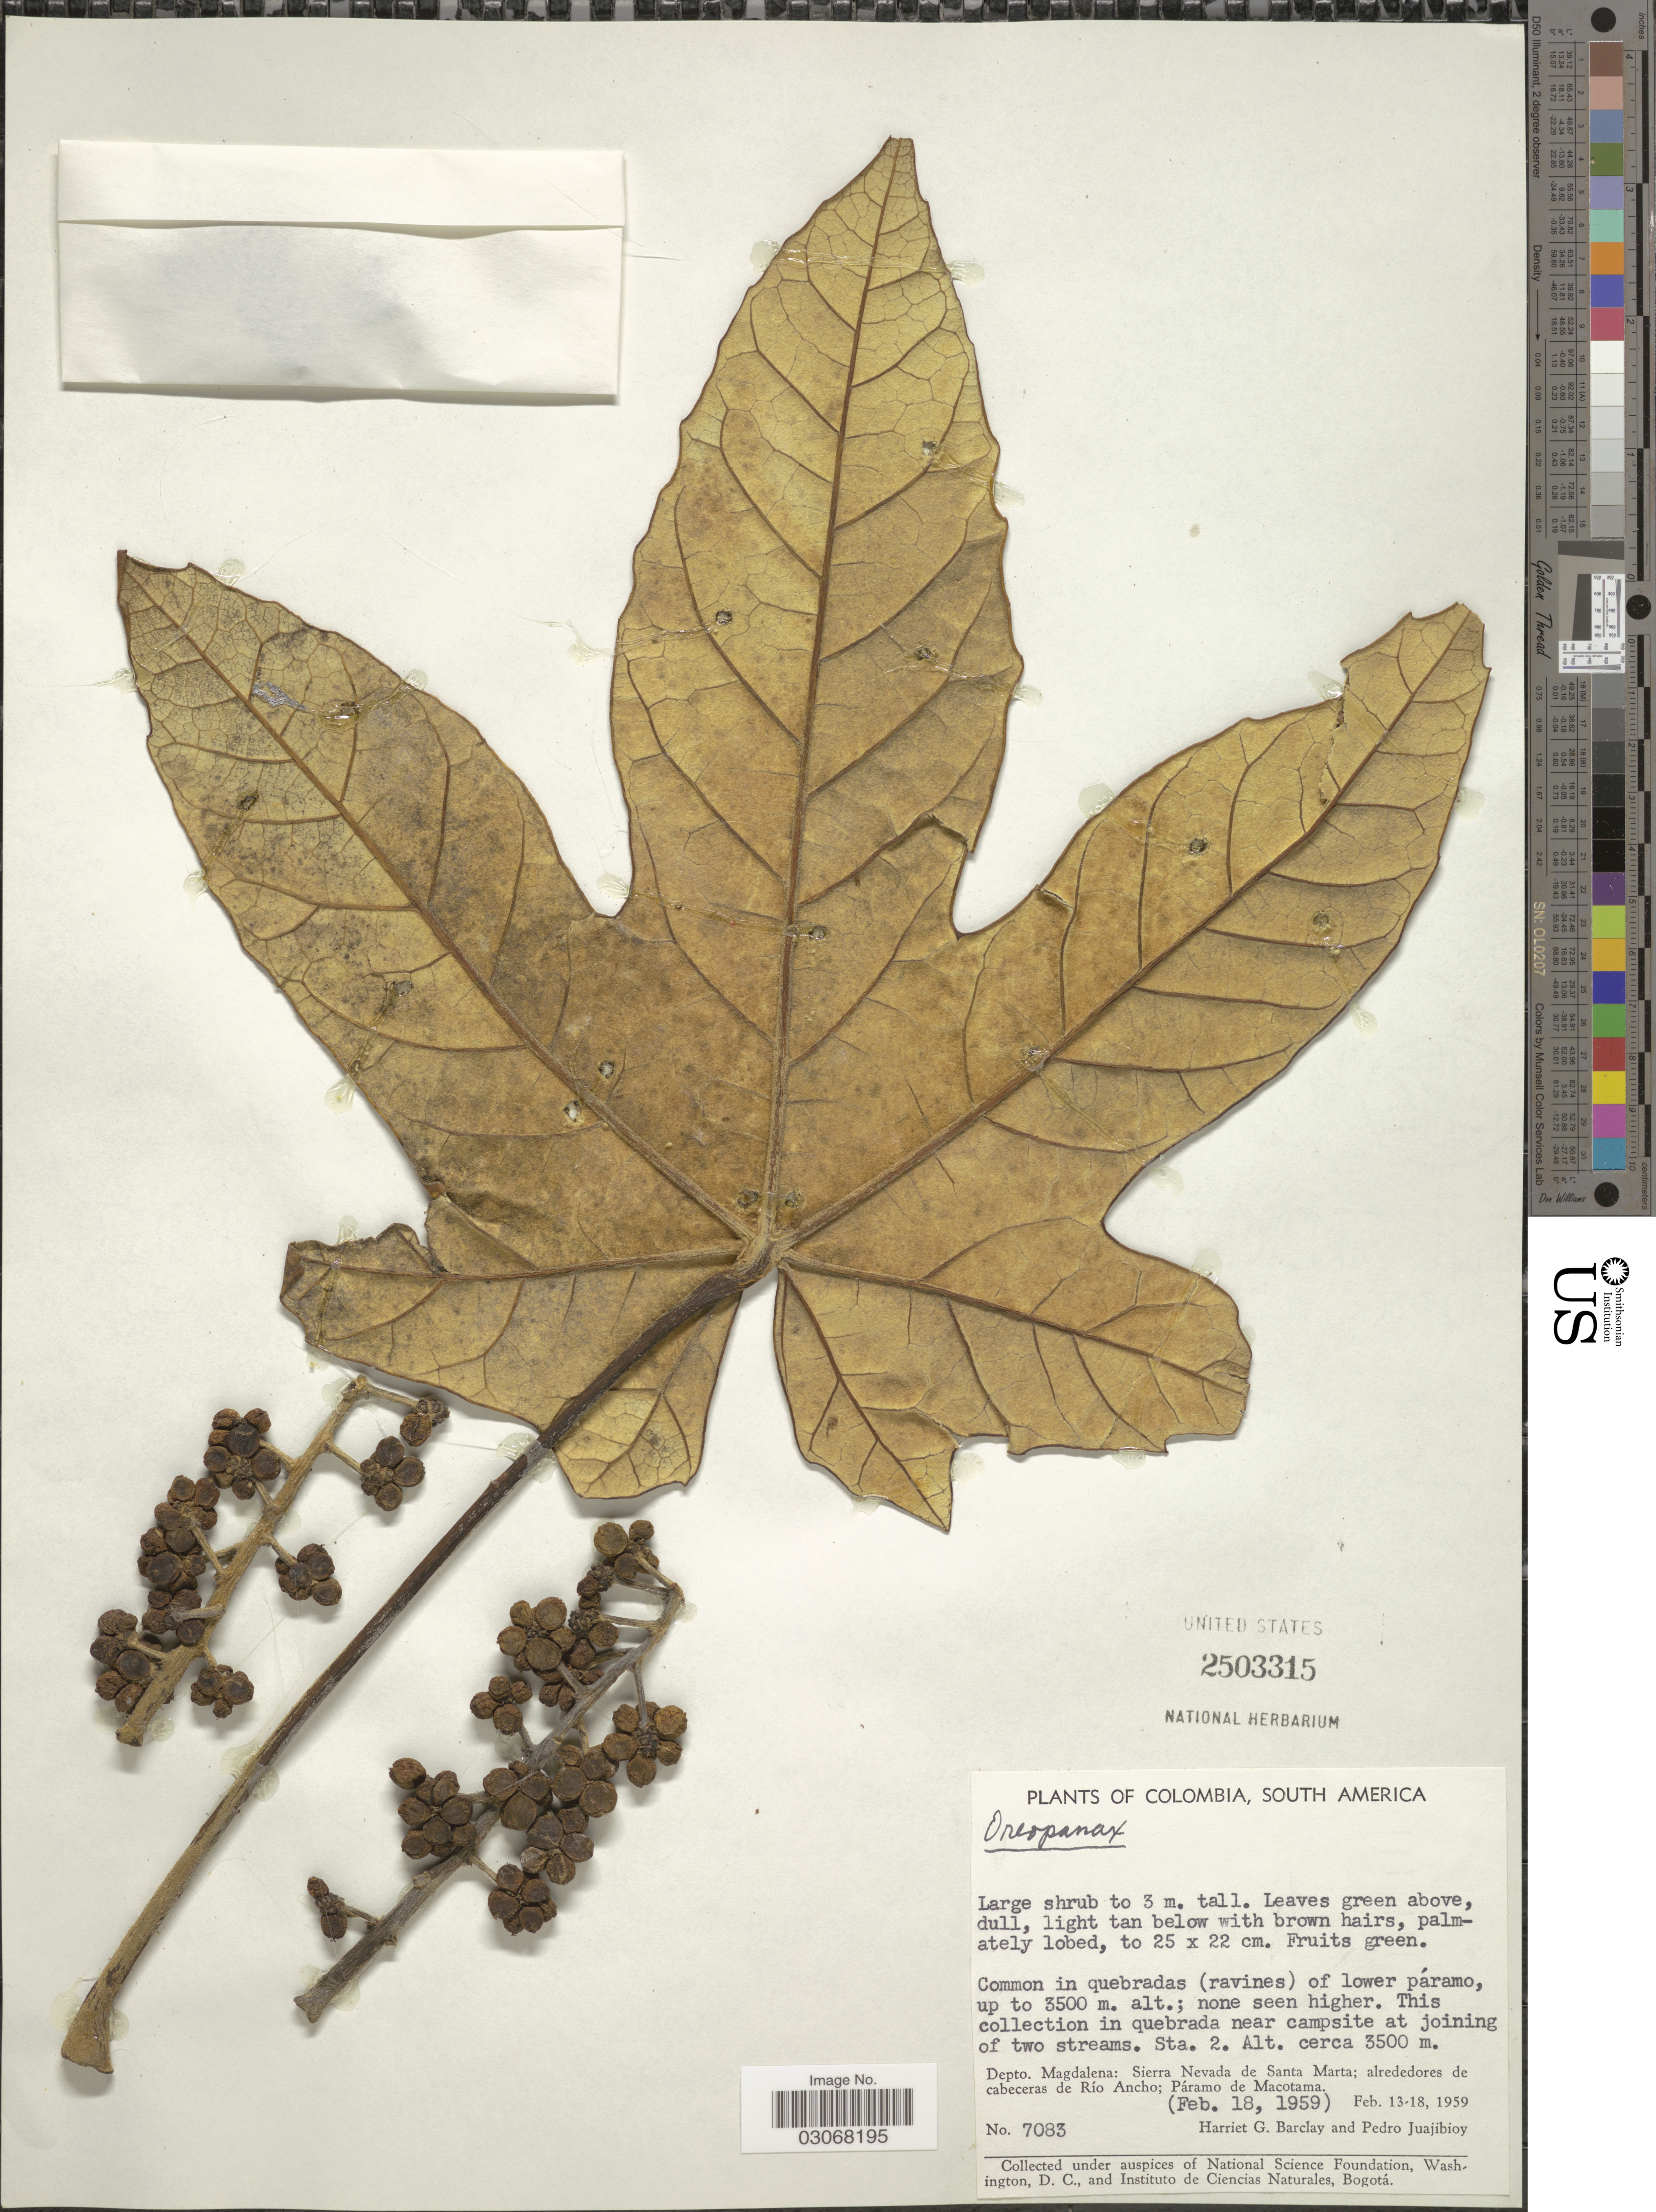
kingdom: Plantae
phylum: Tracheophyta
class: Magnoliopsida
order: Apiales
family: Araliaceae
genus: Oreopanax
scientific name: Oreopanax sp.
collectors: H. G. Barclay & P. Juajibioy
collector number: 7083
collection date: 1959-02-18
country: Colombia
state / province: Magdalena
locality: Depto. Magdalena: Sierra Nevada de Santa Marta; alrededores de cabeceras de Río Ancho; Páramo de Macotama.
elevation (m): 3500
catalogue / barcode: US 2503315